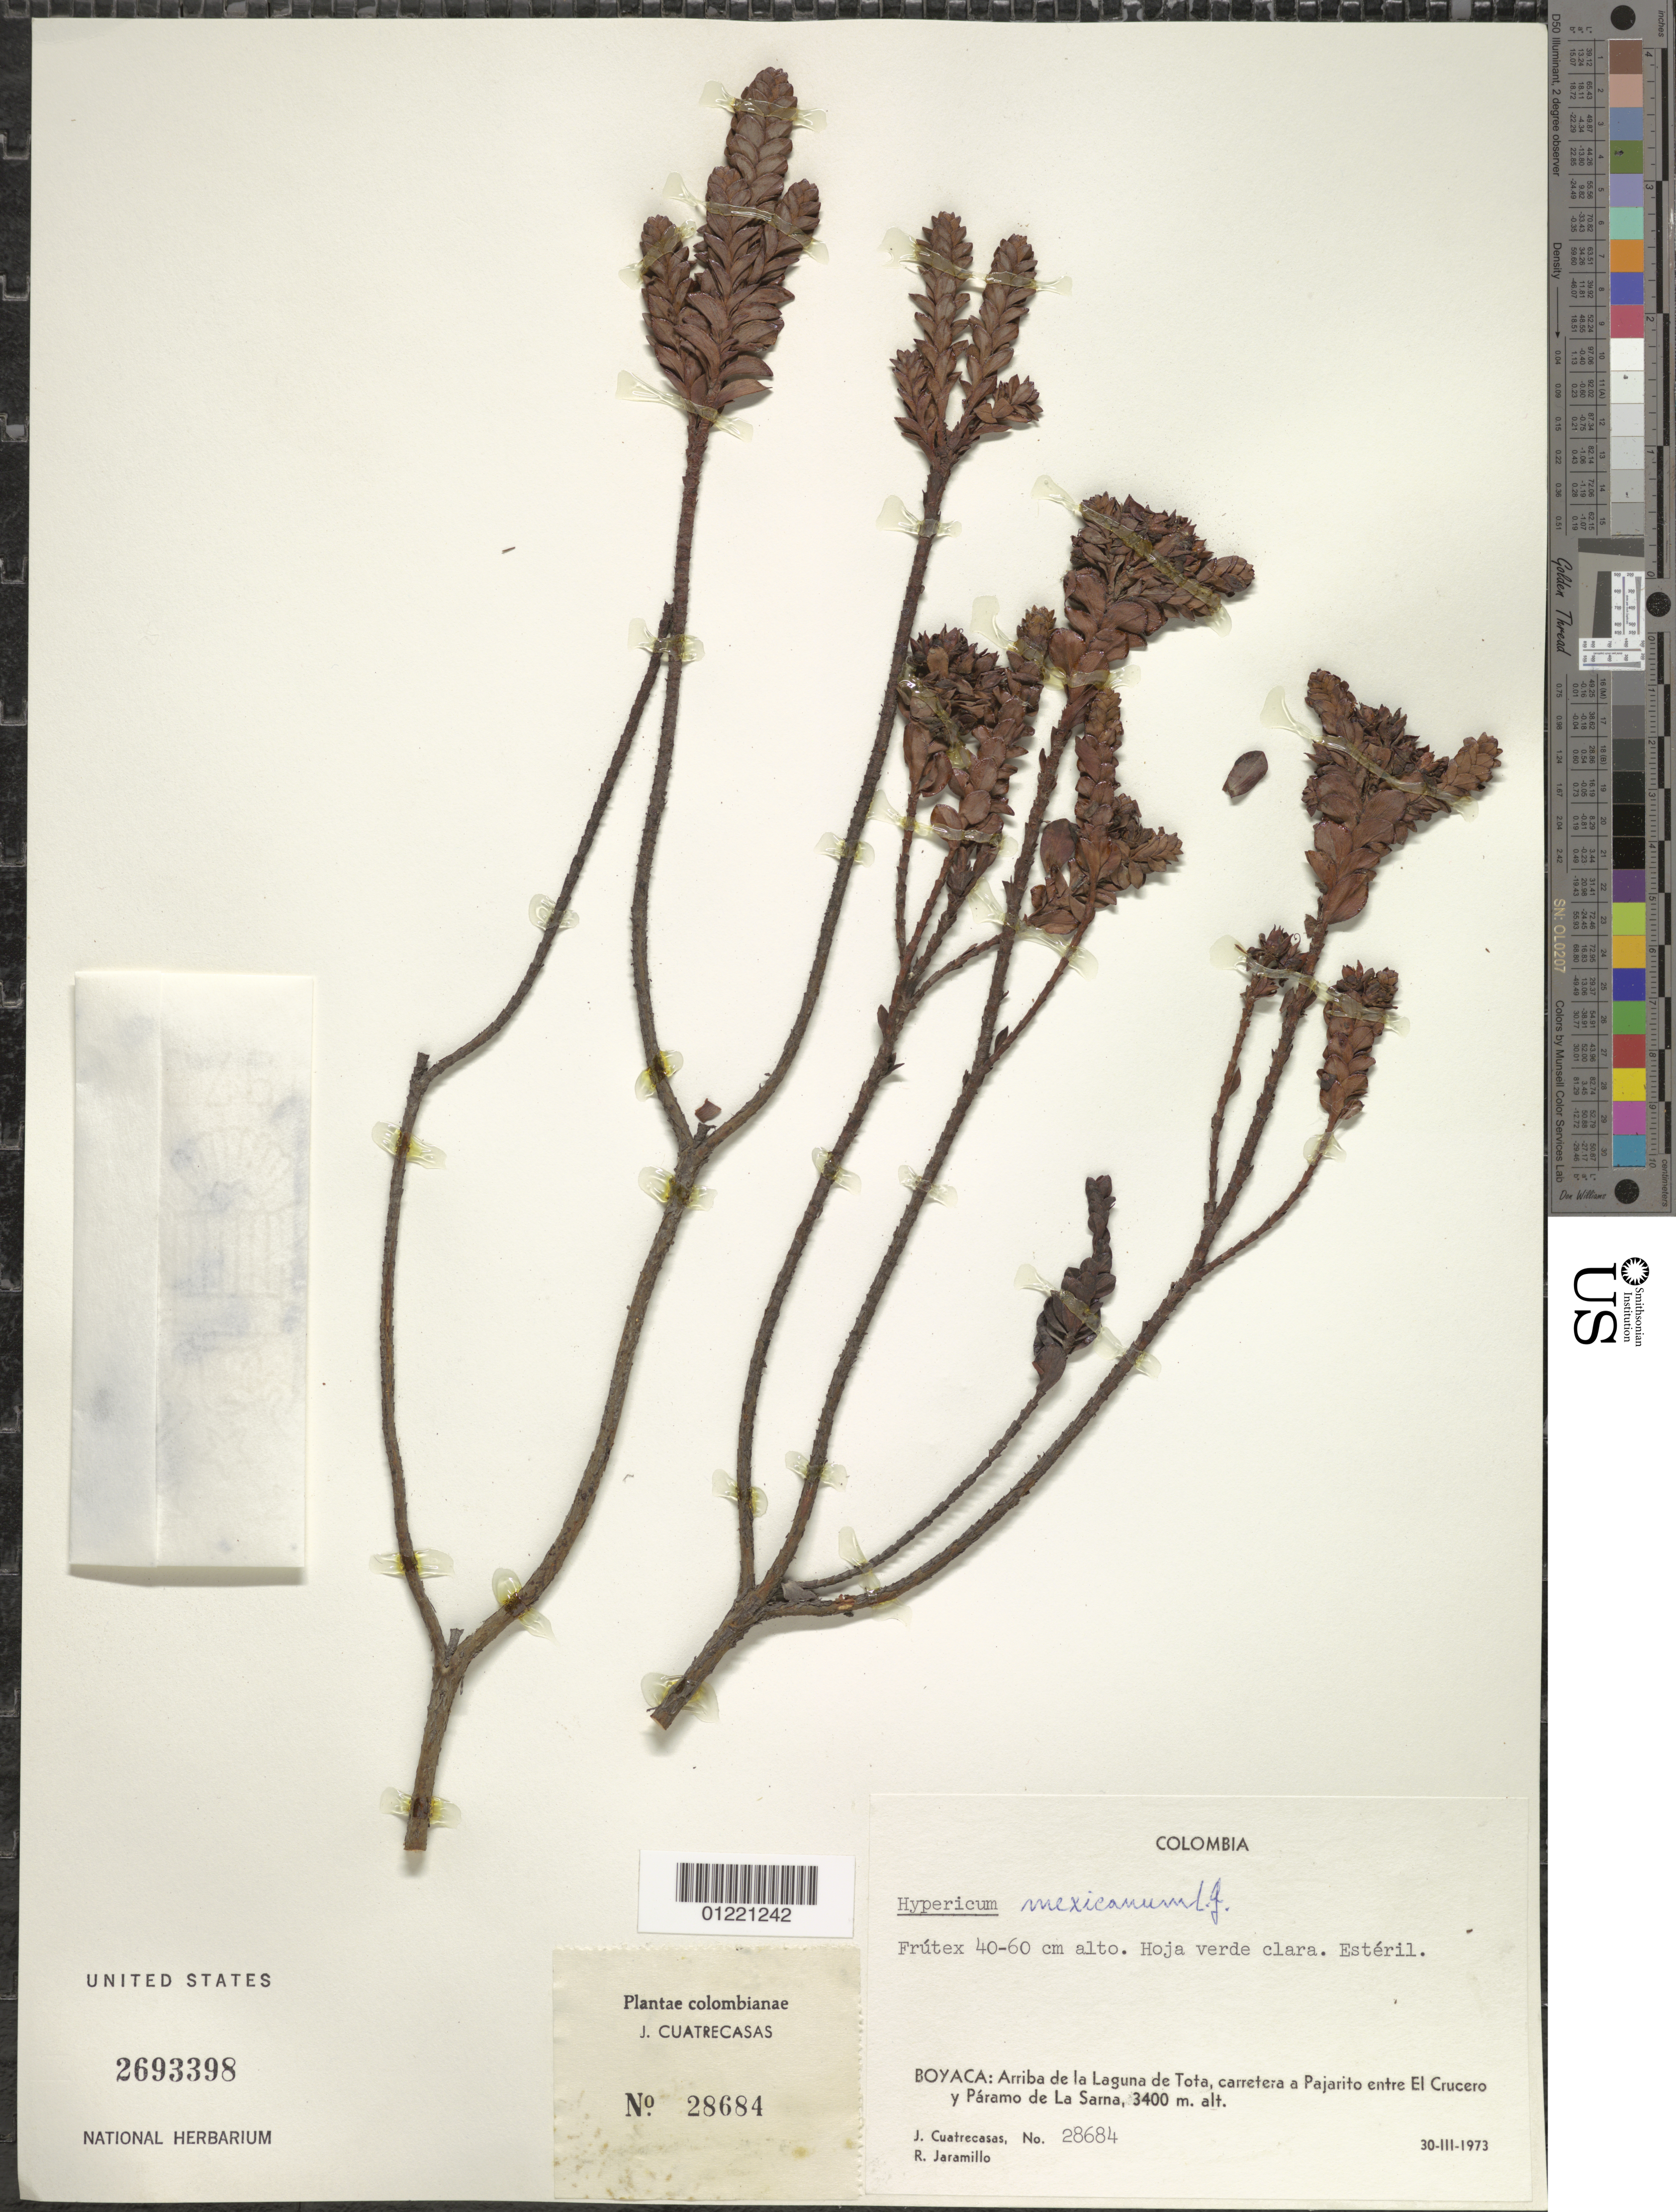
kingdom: Plantae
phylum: Tracheophyta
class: Magnoliopsida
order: Malpighiales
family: Hypericaceae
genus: Hypericum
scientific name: Hypericum mexicanum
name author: L.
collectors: J. Cuatrecasas & R. Jaramillo M.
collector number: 28684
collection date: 1973-03-30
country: Colombia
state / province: Boyacá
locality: Arriba de la Laguna de Tota, carretera a Pajarito entre El Crucero y Páramo de La Sarna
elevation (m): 3400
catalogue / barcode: US 2693398